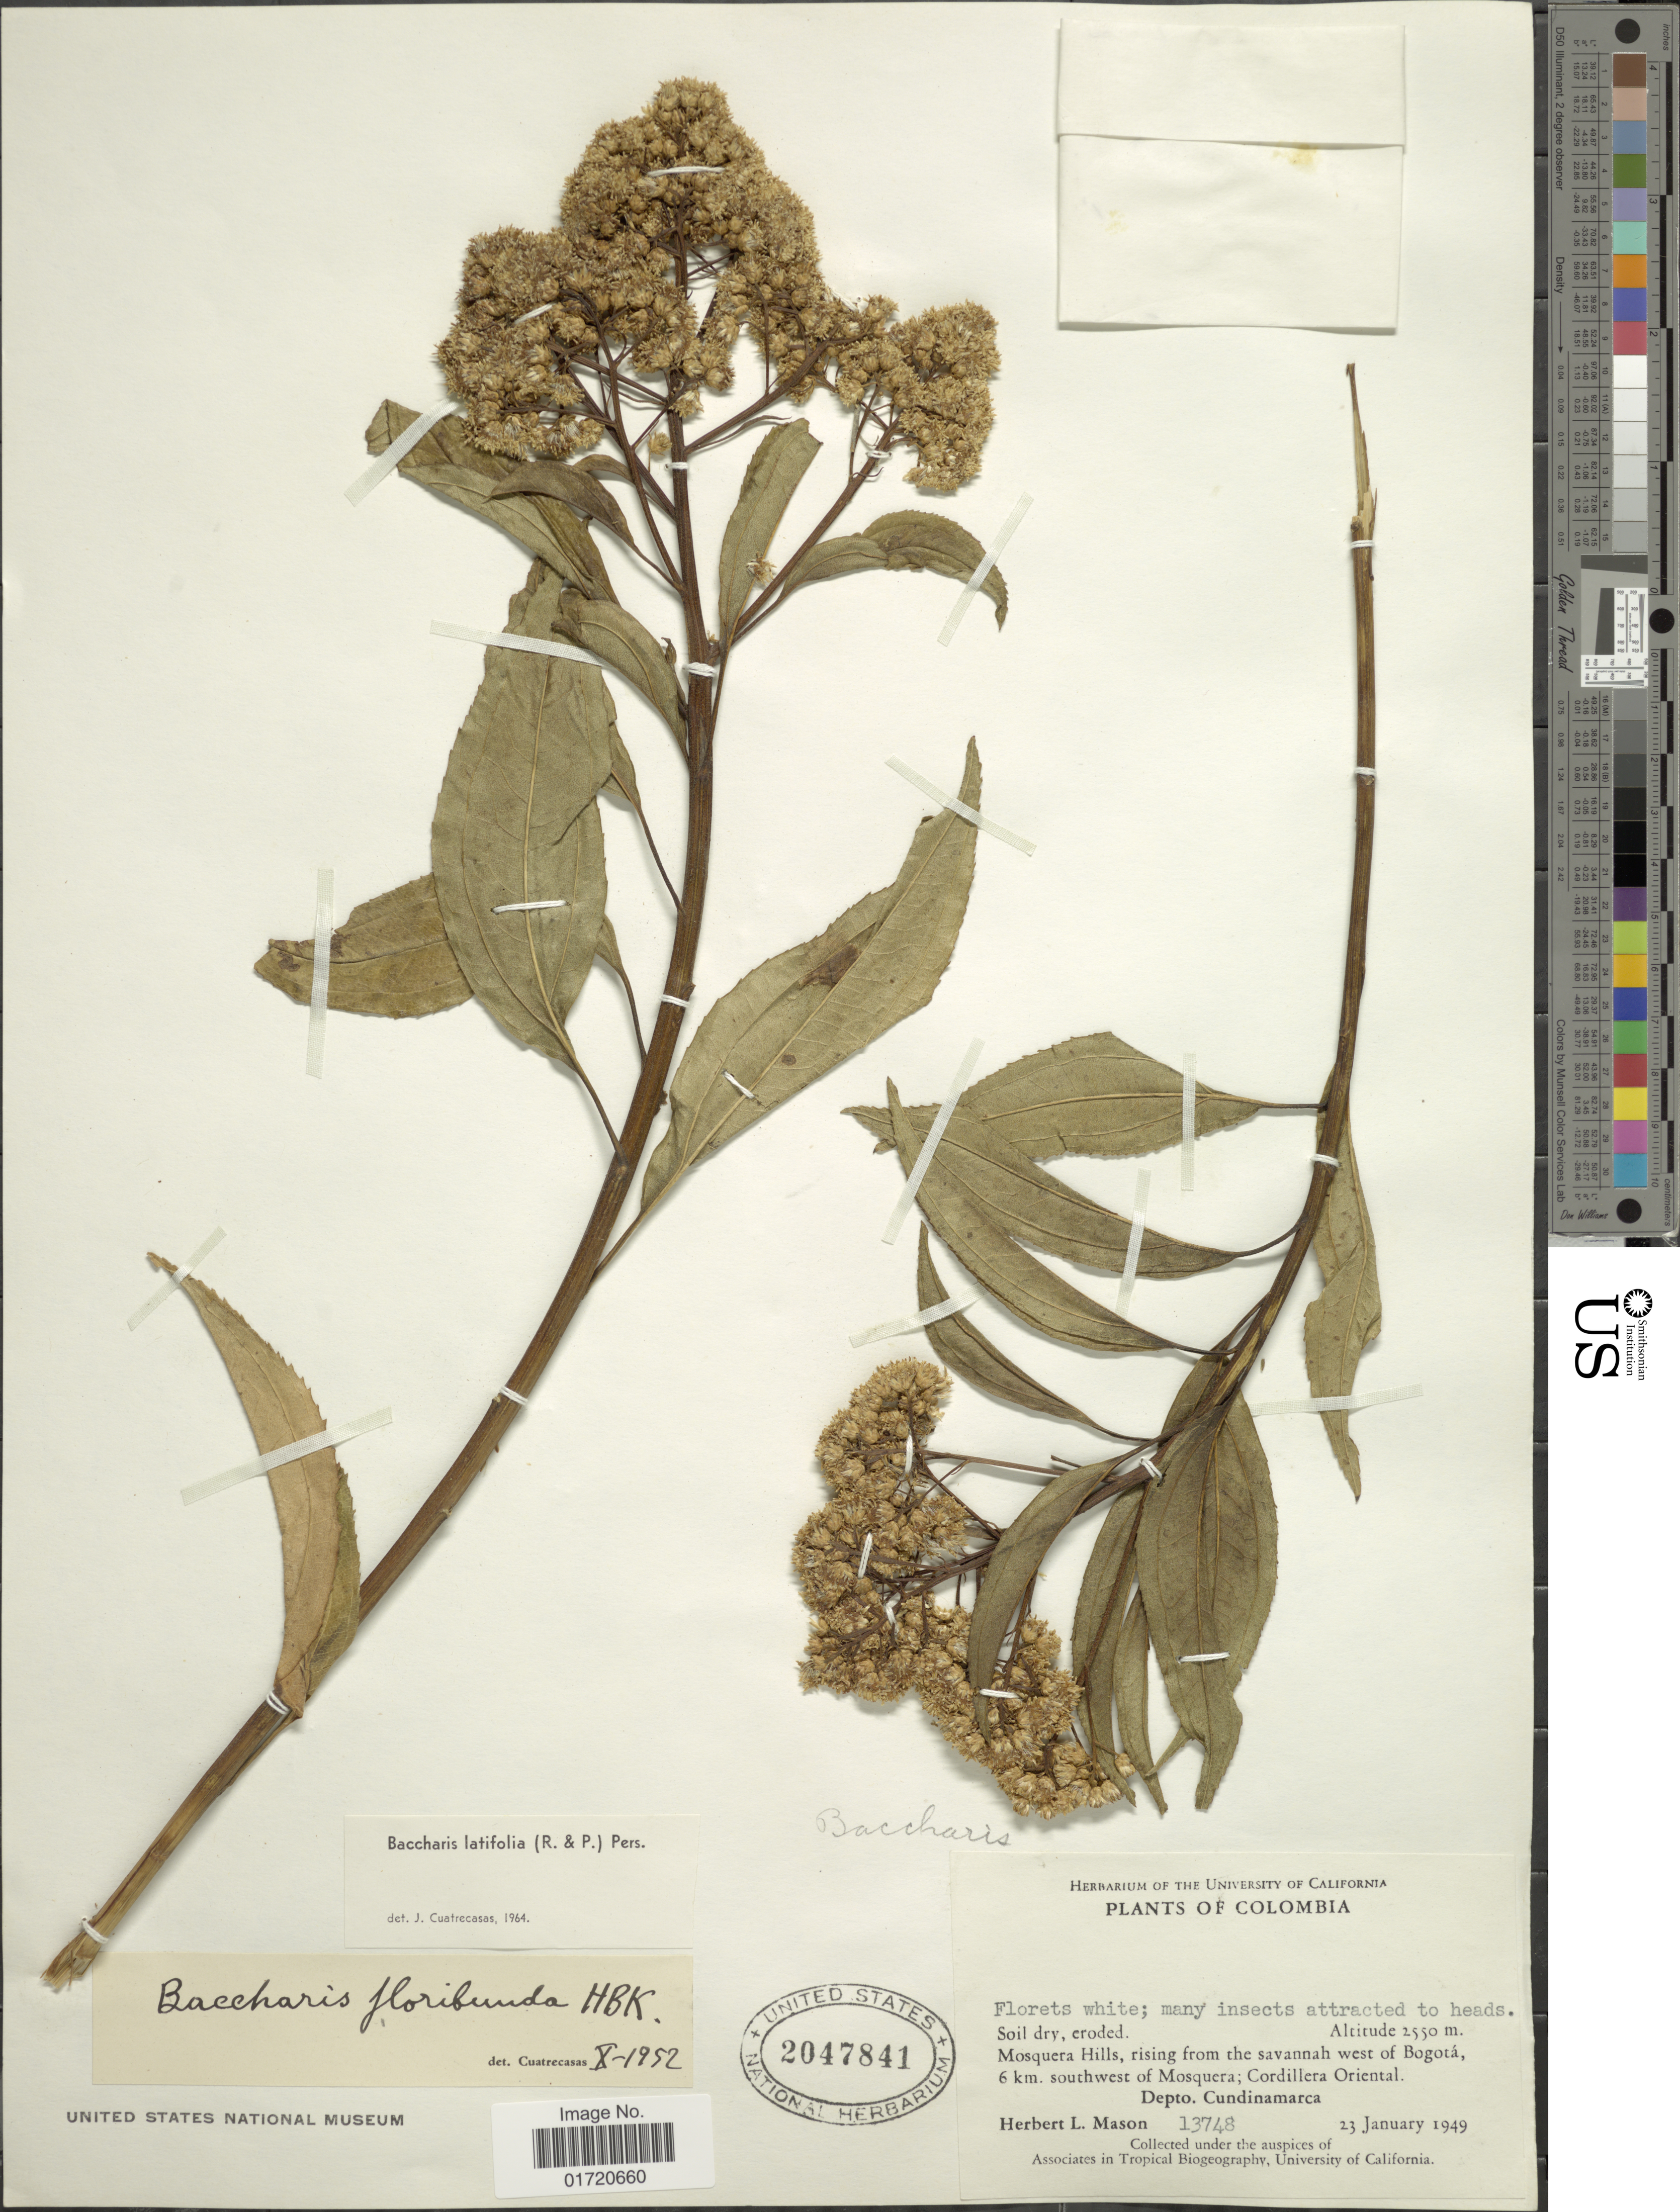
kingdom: Plantae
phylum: Tracheophyta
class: Magnoliopsida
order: Asterales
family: Asteraceae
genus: Baccharis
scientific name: Baccharis latifolia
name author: (Ruiz & Pav.) Pers.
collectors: H. L. Mason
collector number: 13748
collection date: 1949-01-23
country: Colombia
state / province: Cundinamarca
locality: Mosquera Hills, rising from the savannah west of Bogota, 6 km southwest of Mosquera, Cordillera Oriental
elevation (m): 2550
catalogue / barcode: US 2047841